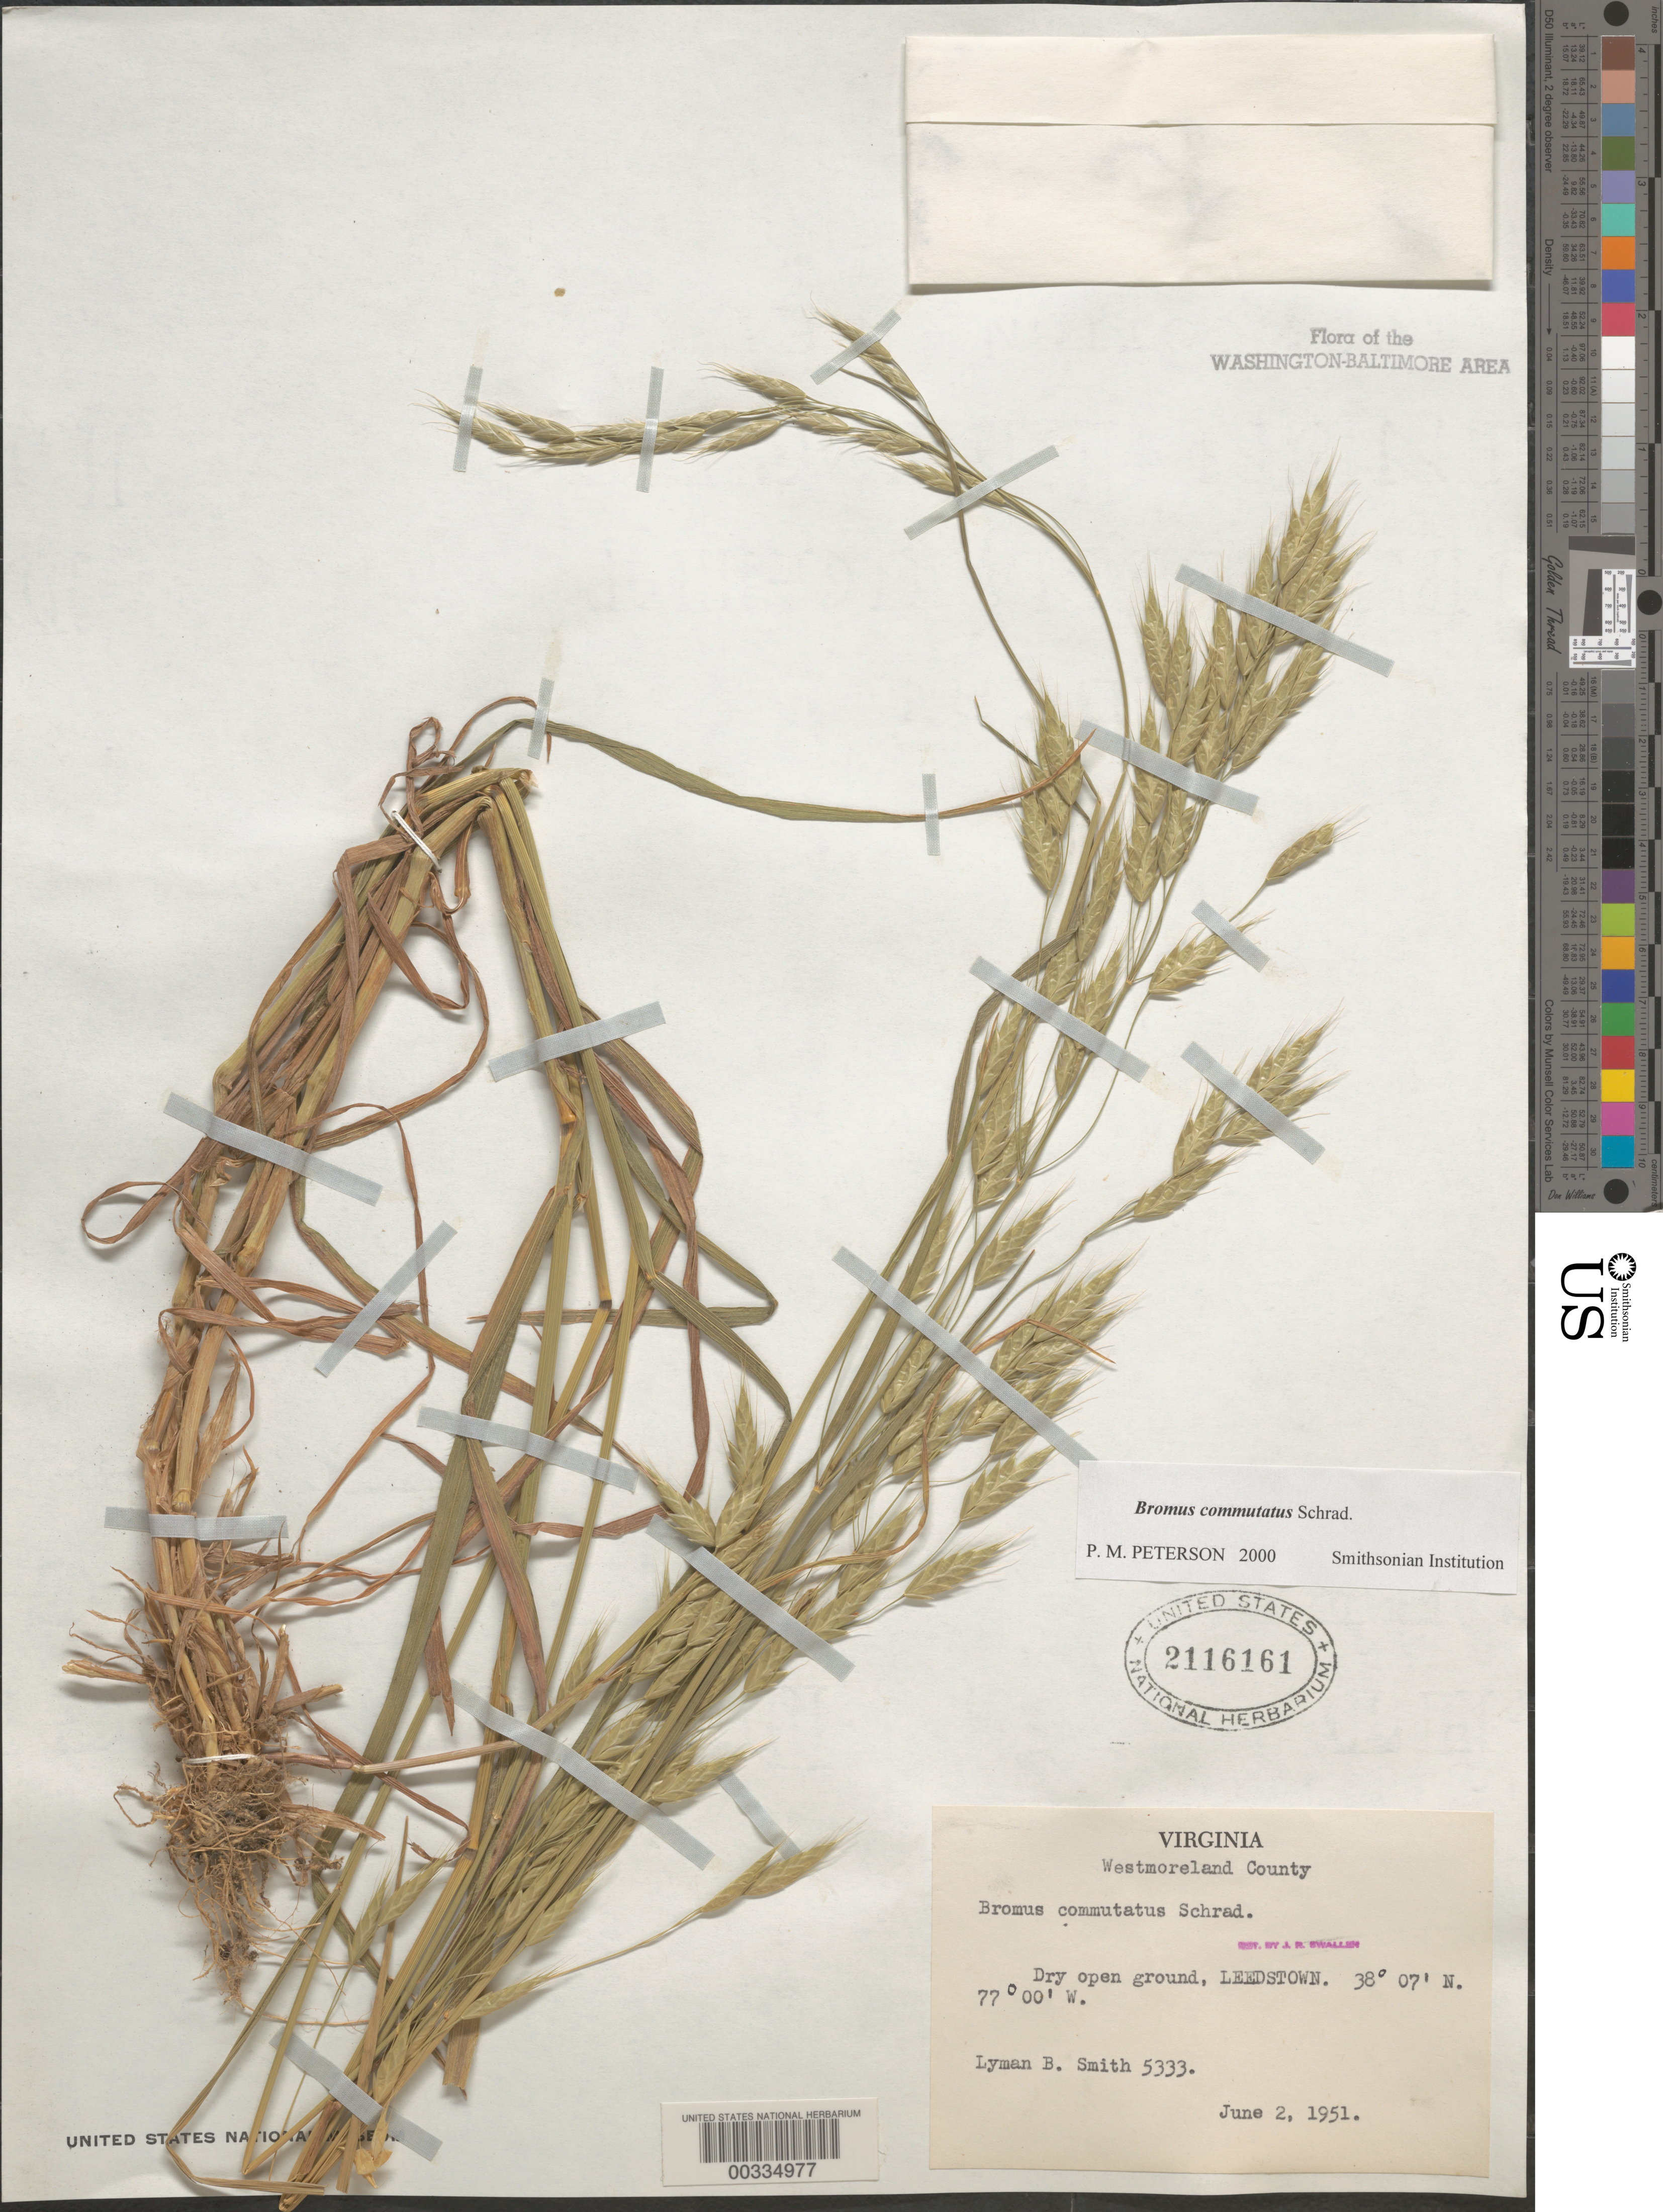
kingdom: Plantae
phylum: Tracheophyta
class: Liliopsida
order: Poales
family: Poaceae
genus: Bromus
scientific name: Bromus commutatus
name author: Schrad.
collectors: L. Smith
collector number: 5333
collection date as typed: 02 Jun 1951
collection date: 1951-06-02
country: United States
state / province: Virginia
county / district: Westmoreland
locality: Leedstown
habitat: Dry open ground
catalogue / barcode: US 2116161